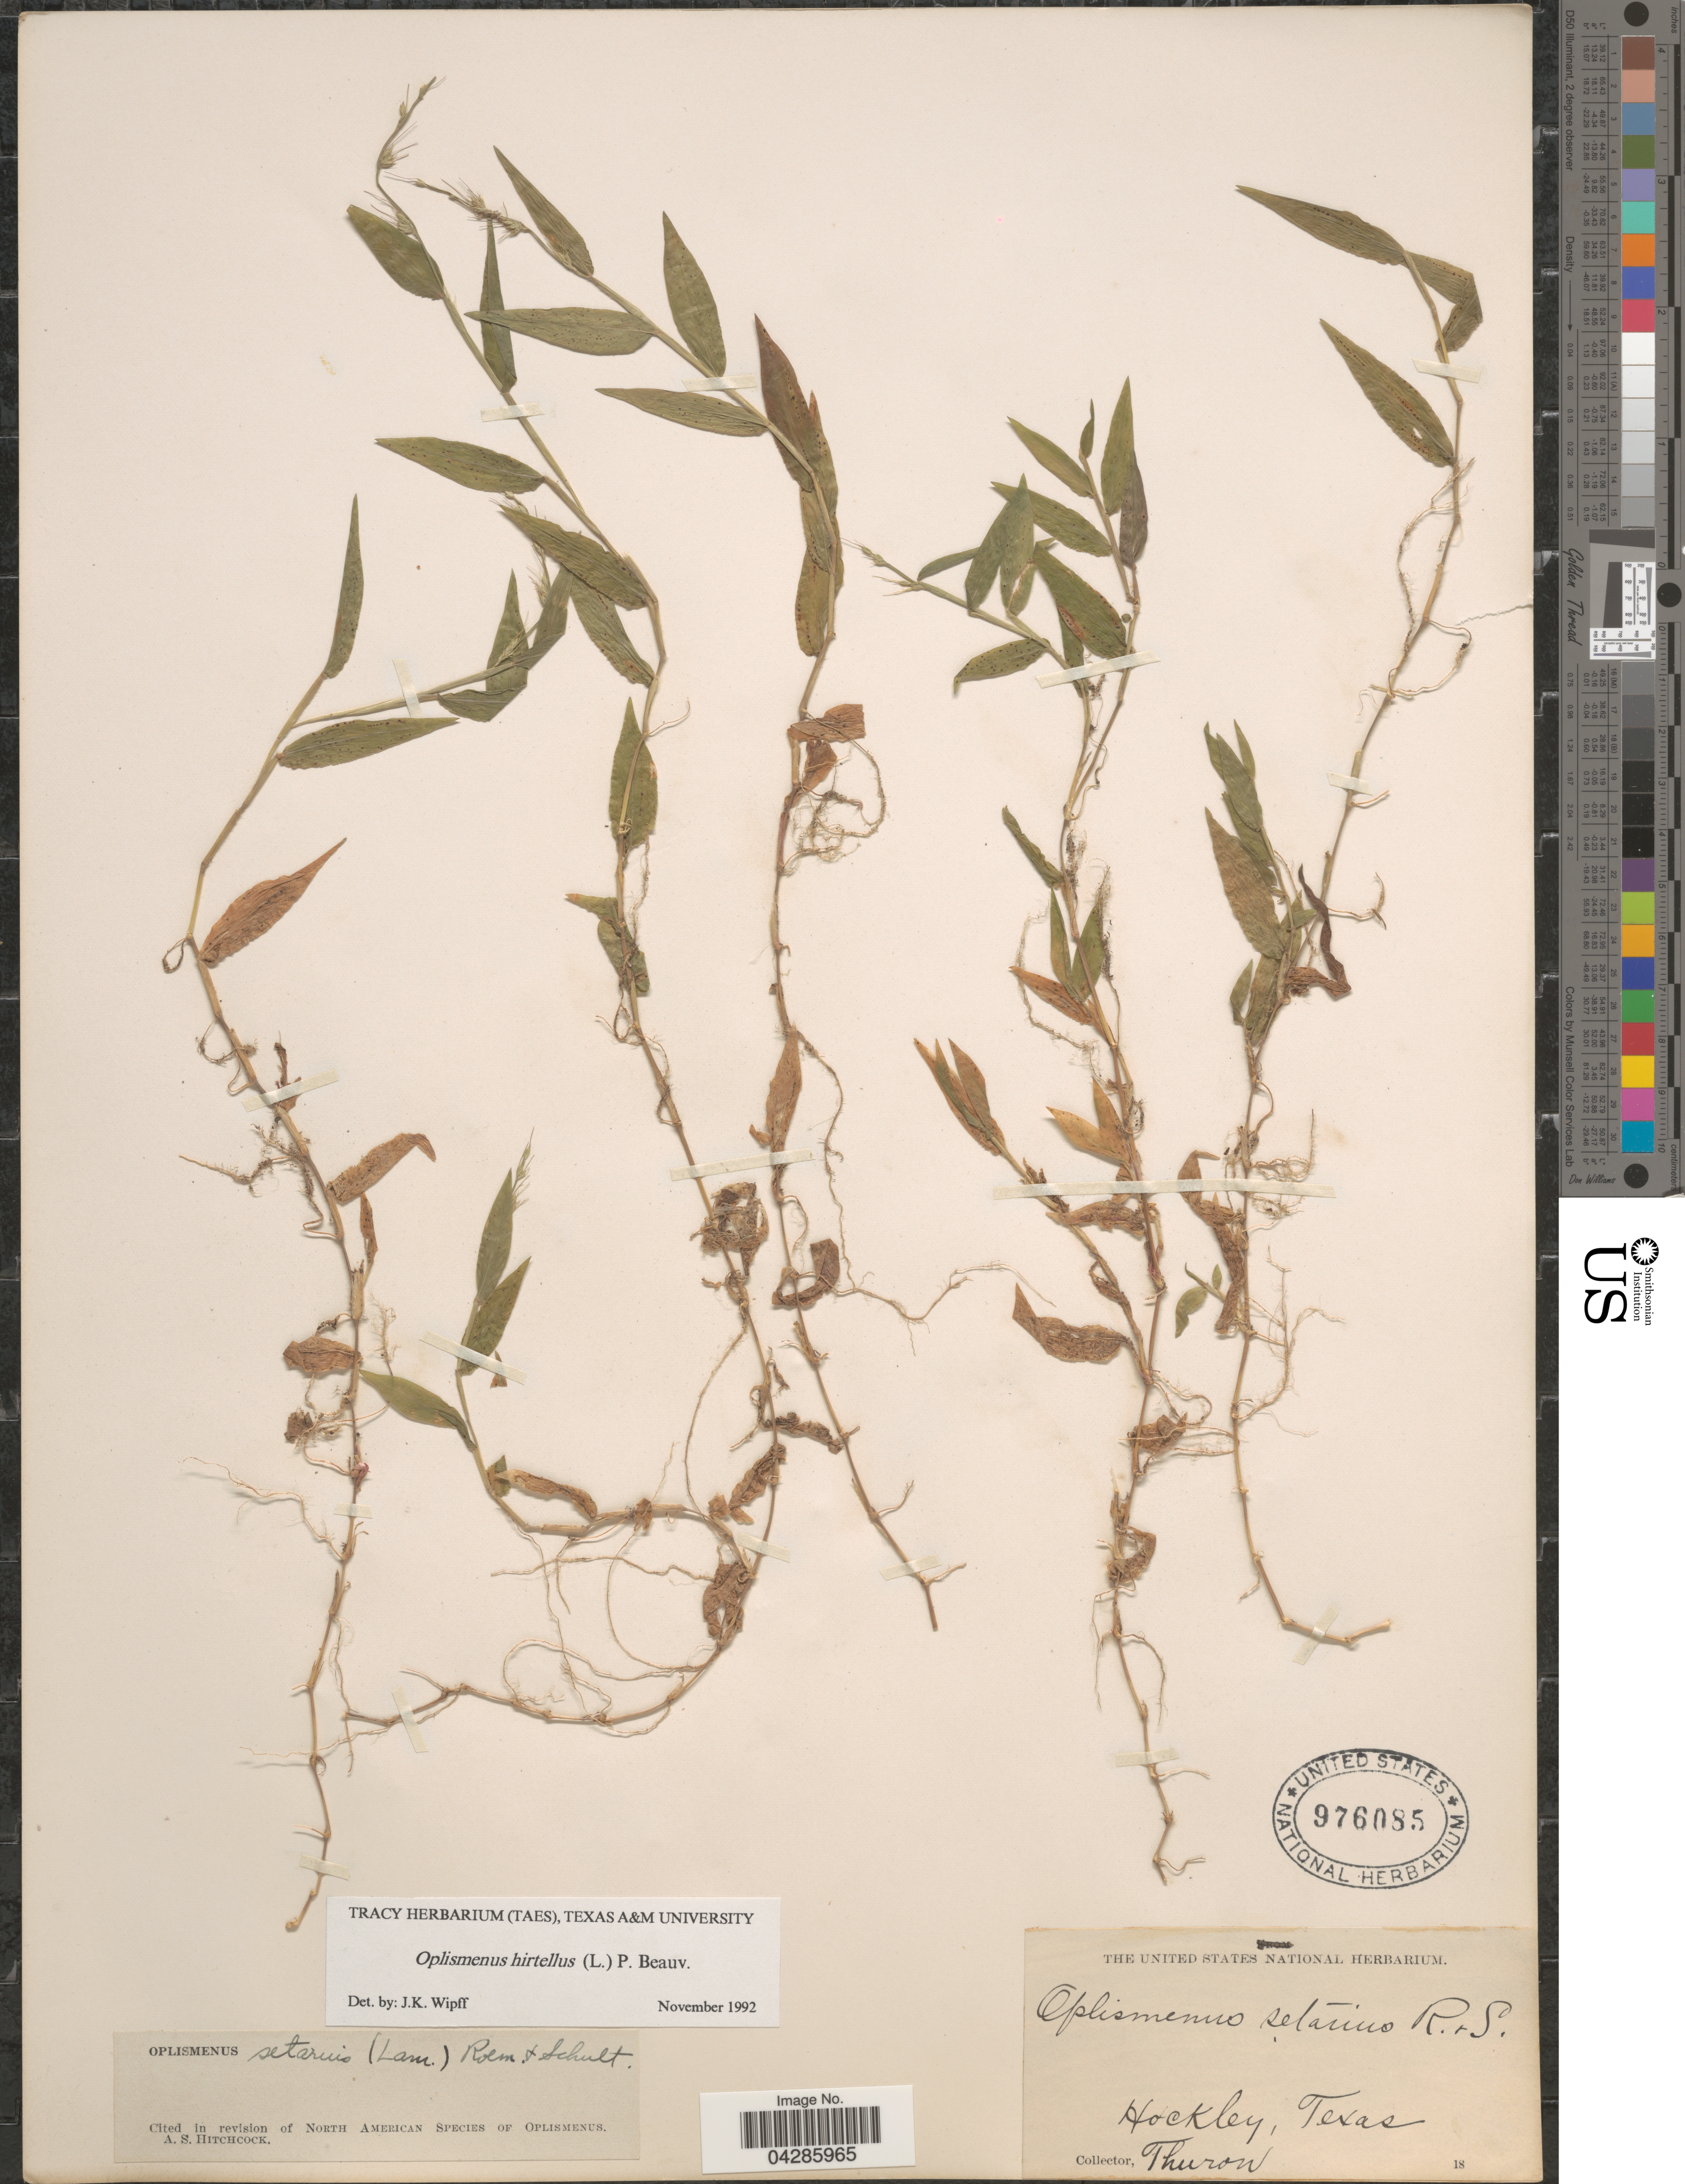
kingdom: Plantae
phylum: Tracheophyta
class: Liliopsida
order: Poales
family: Poaceae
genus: Oplismenus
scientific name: Oplismenus hirtellus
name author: (L.) P. Beauv.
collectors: Thurow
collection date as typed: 18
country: United States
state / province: Texas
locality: Hockley.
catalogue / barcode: US 976085